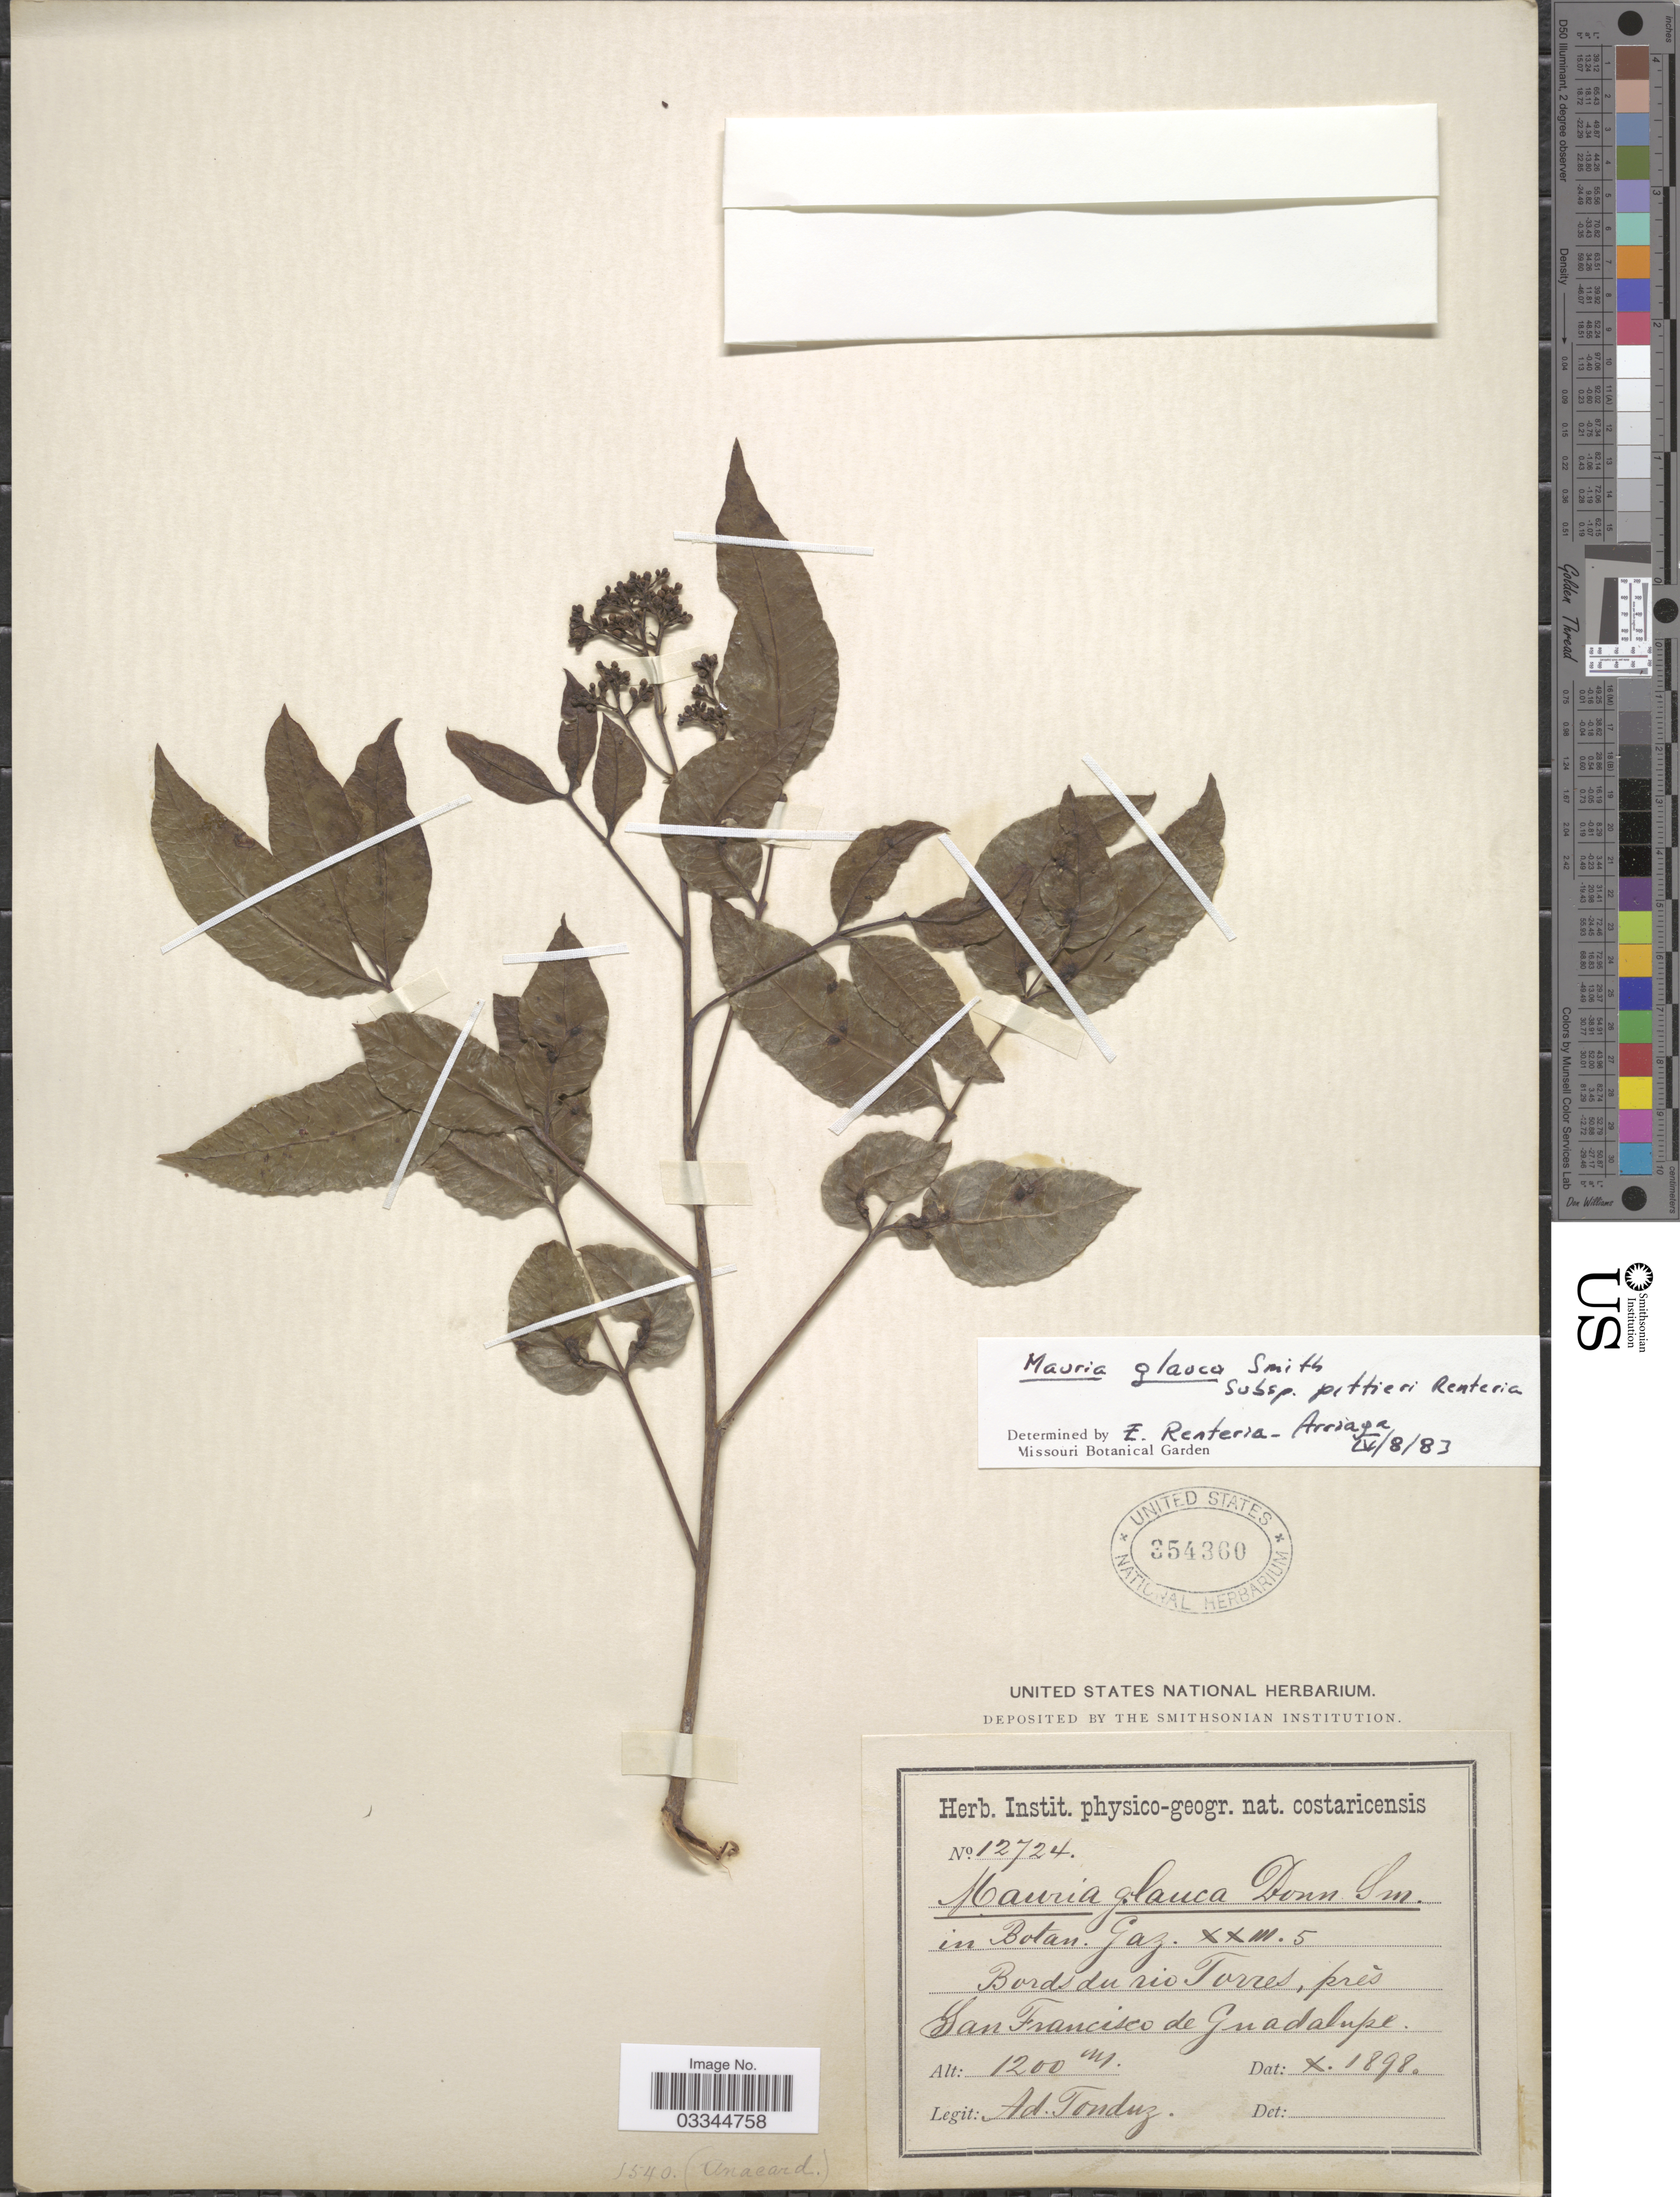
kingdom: Plantae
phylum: Tracheophyta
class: Magnoliopsida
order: Sapindales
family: Anacardiaceae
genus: Mauria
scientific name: Mauria glauca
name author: Donn. Sm.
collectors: A. Tonduz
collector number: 12724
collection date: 1898-10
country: Costa Rica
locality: Bords du rio Torres, prés San Francisco de Guadalupe.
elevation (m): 1200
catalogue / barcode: US 354360